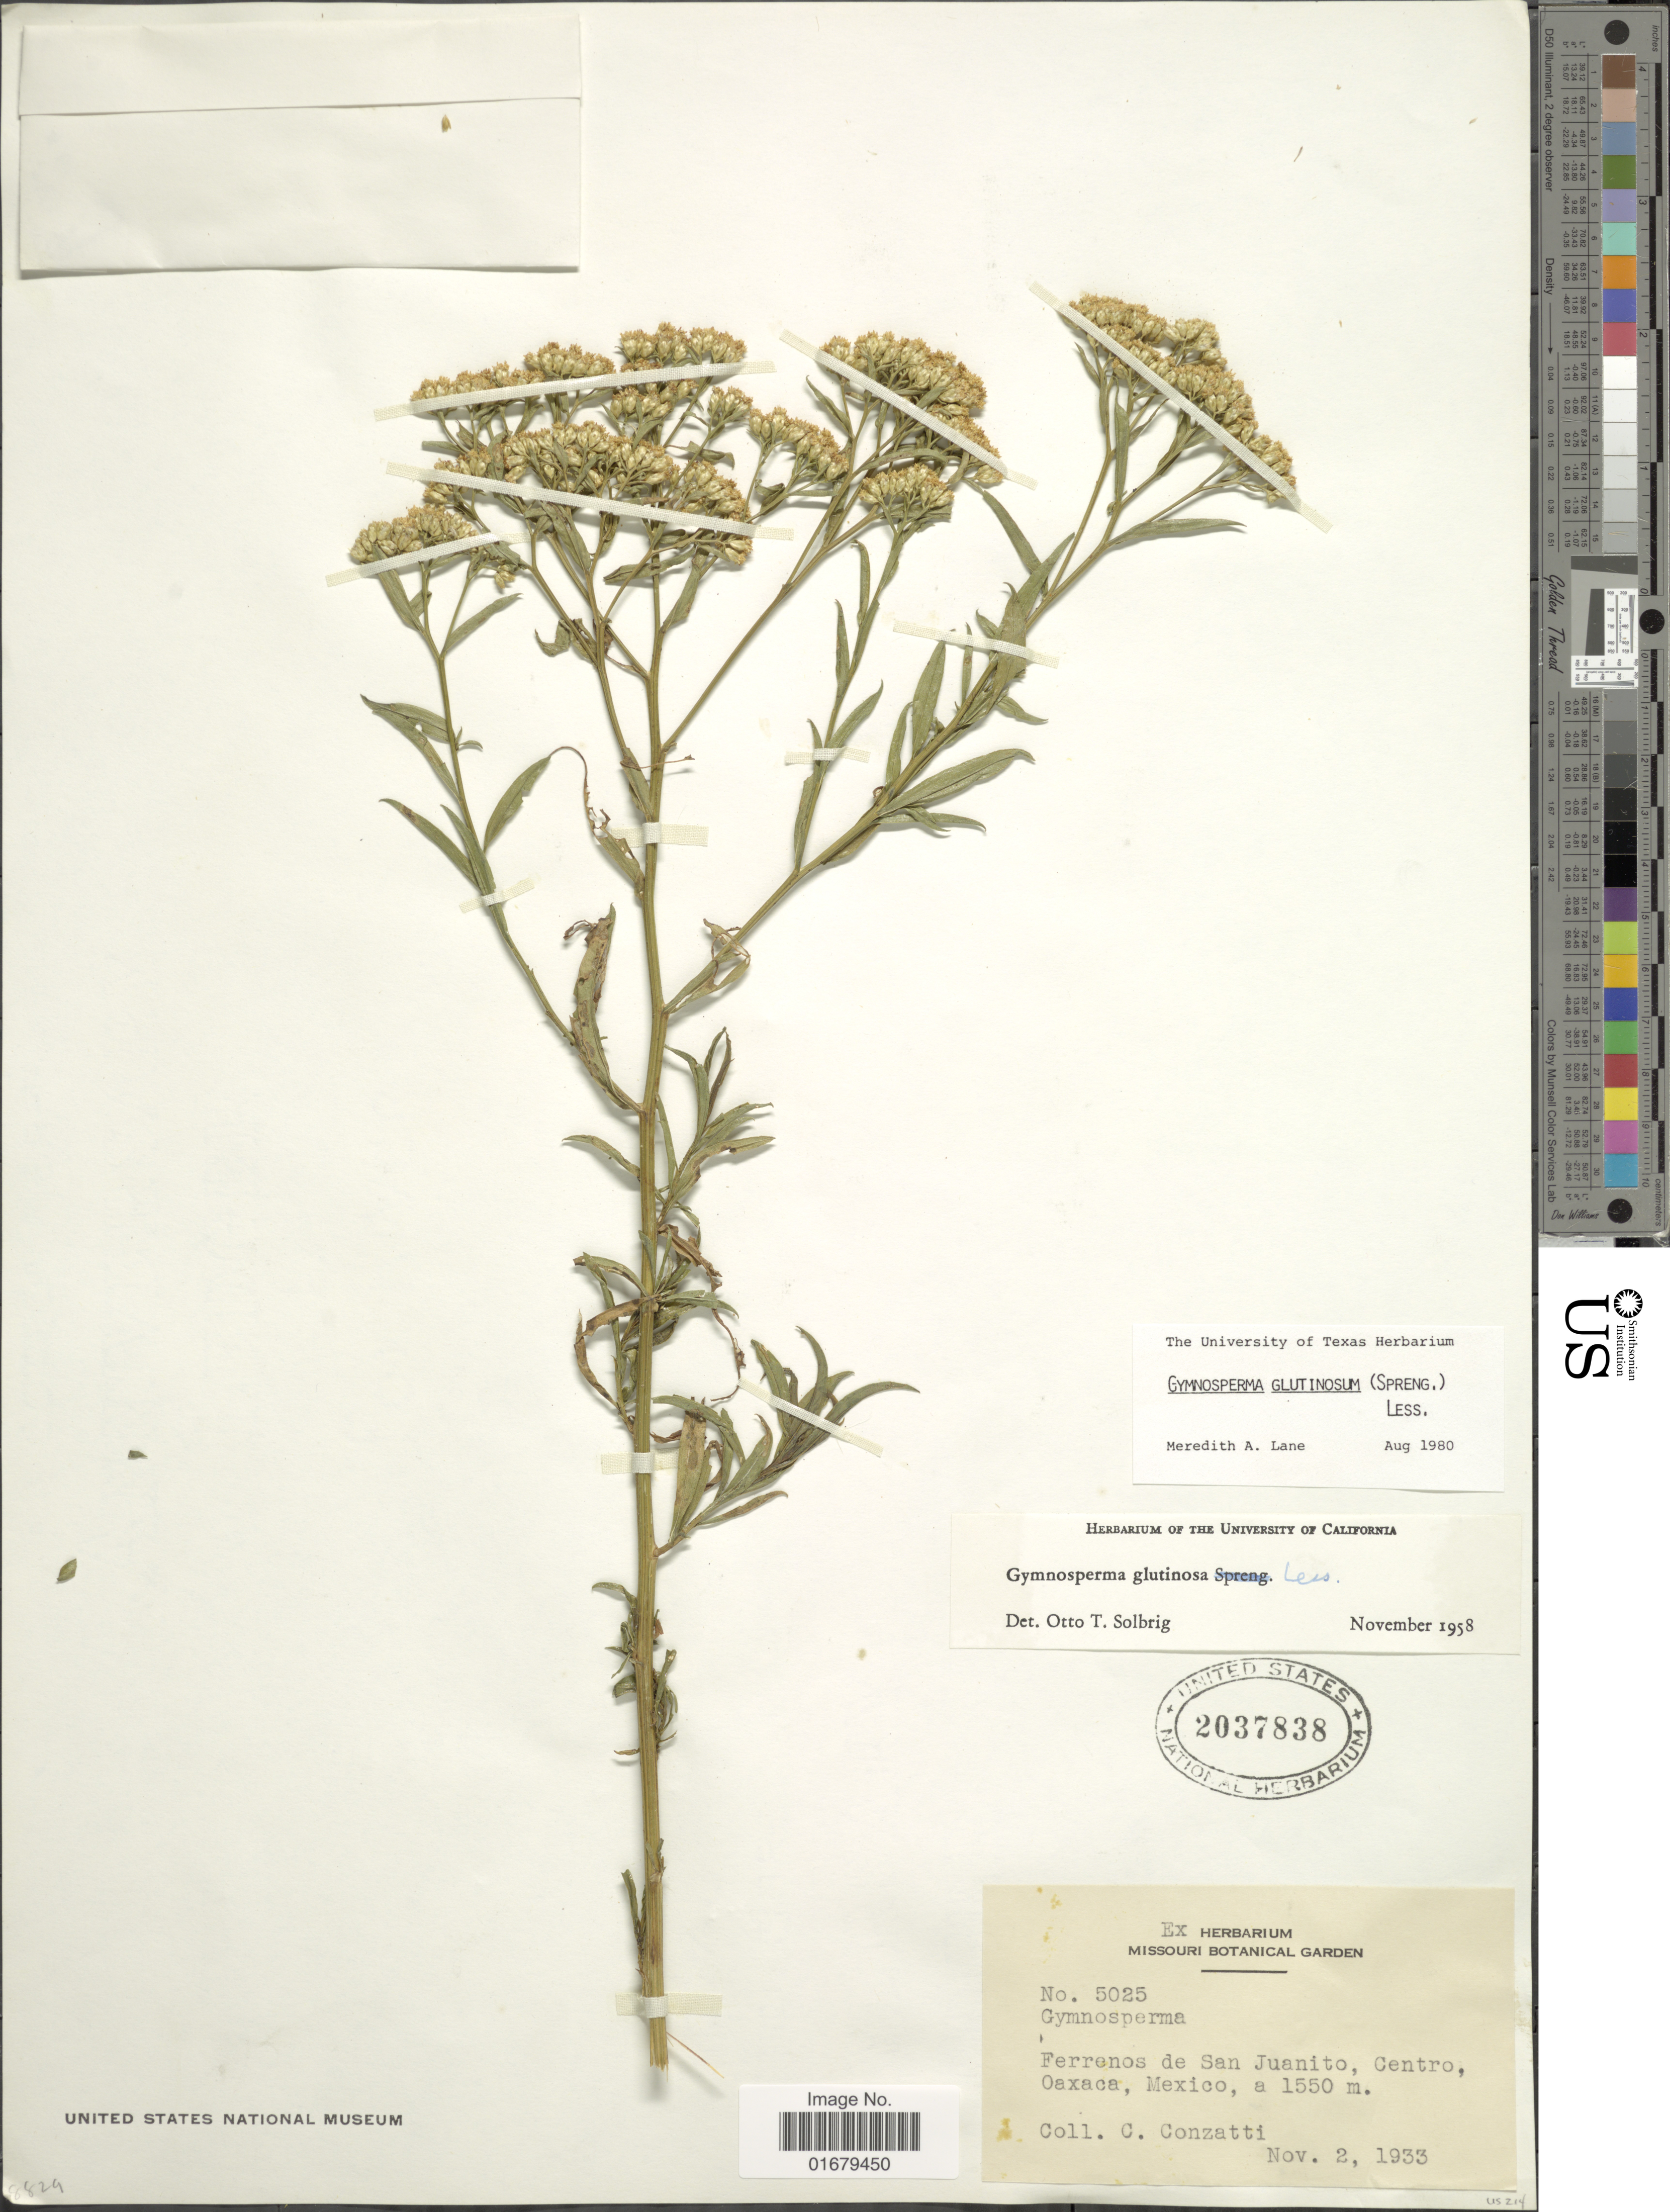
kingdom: Plantae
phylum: Tracheophyta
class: Magnoliopsida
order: Asterales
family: Asteraceae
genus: Gymnosperma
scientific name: Gymnosperma glutinosum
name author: (Spreng.) Less.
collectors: C. Conzatti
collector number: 5025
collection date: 1933-11-02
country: Mexico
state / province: Oaxaca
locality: Ferrenos de San Juanito, Centro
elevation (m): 1550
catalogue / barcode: US 2037838